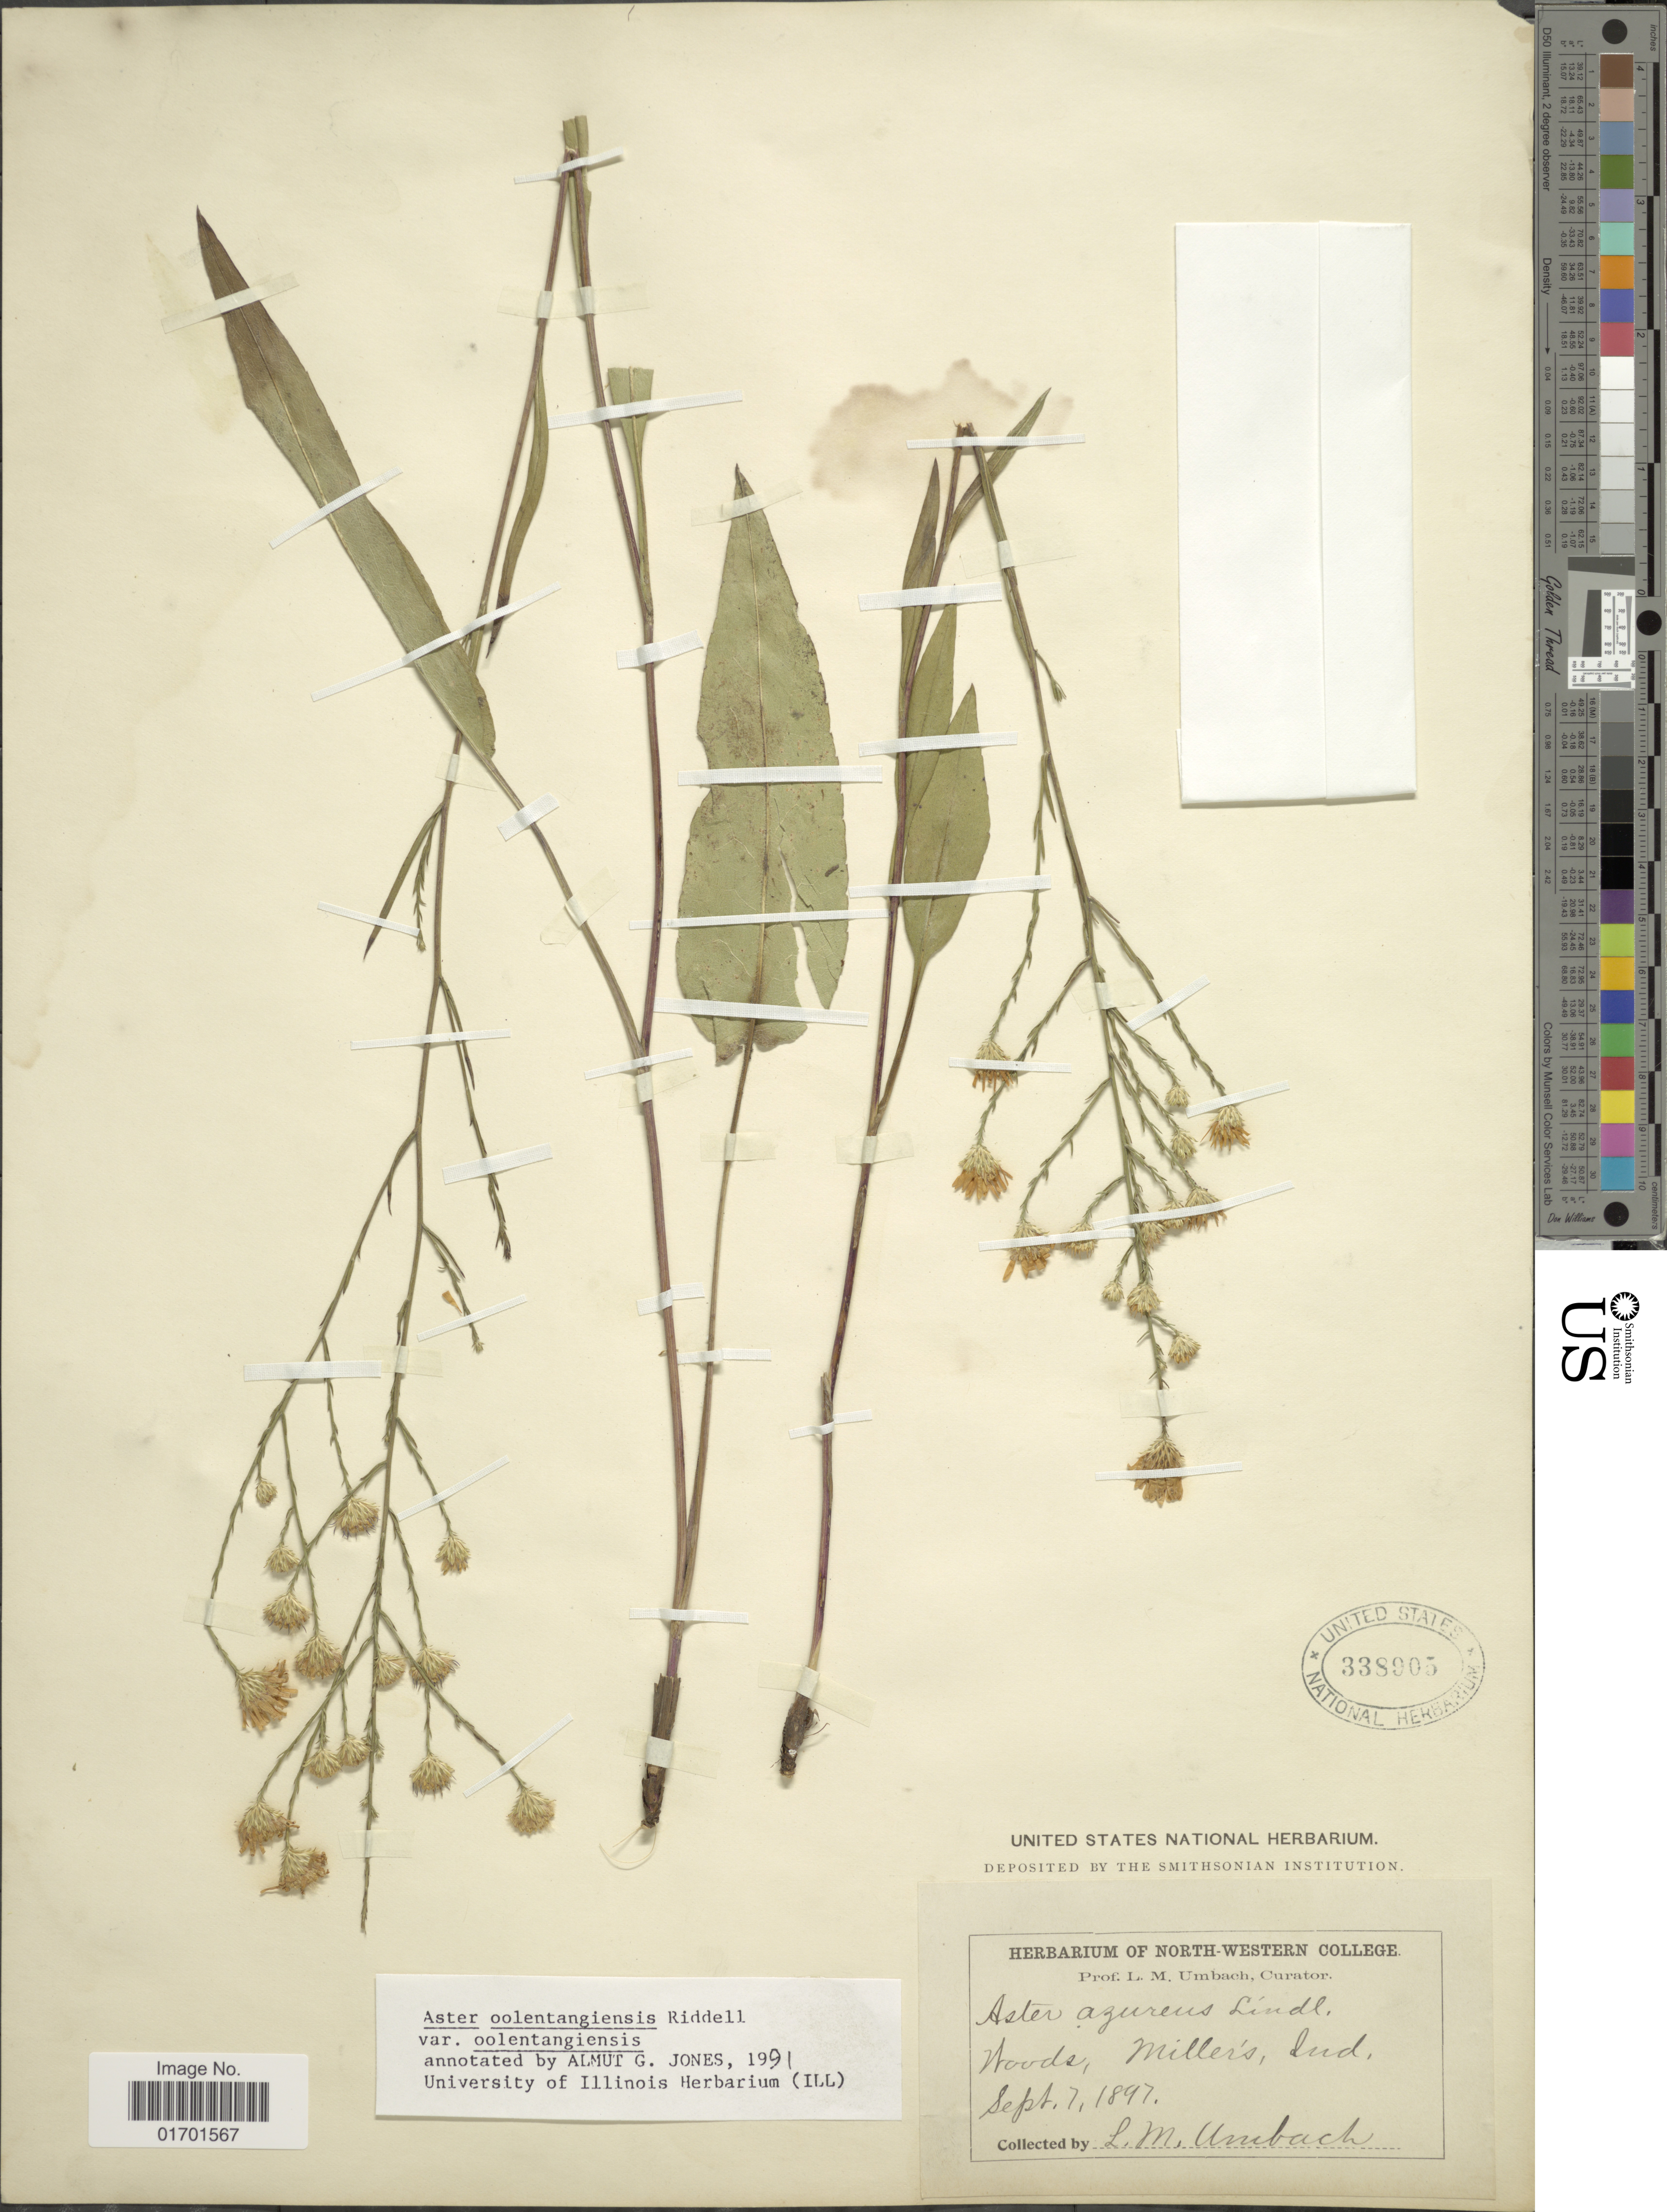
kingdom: Plantae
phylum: Tracheophyta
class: Magnoliopsida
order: Asterales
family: Asteraceae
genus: Symphyotrichum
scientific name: Symphyotrichum oolentangiense var. oolentangiense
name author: G.L. Nesom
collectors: L. M. Umbach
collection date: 1897-09-07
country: United States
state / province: Indiana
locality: Wood's, Miller's.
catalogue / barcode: US 338905